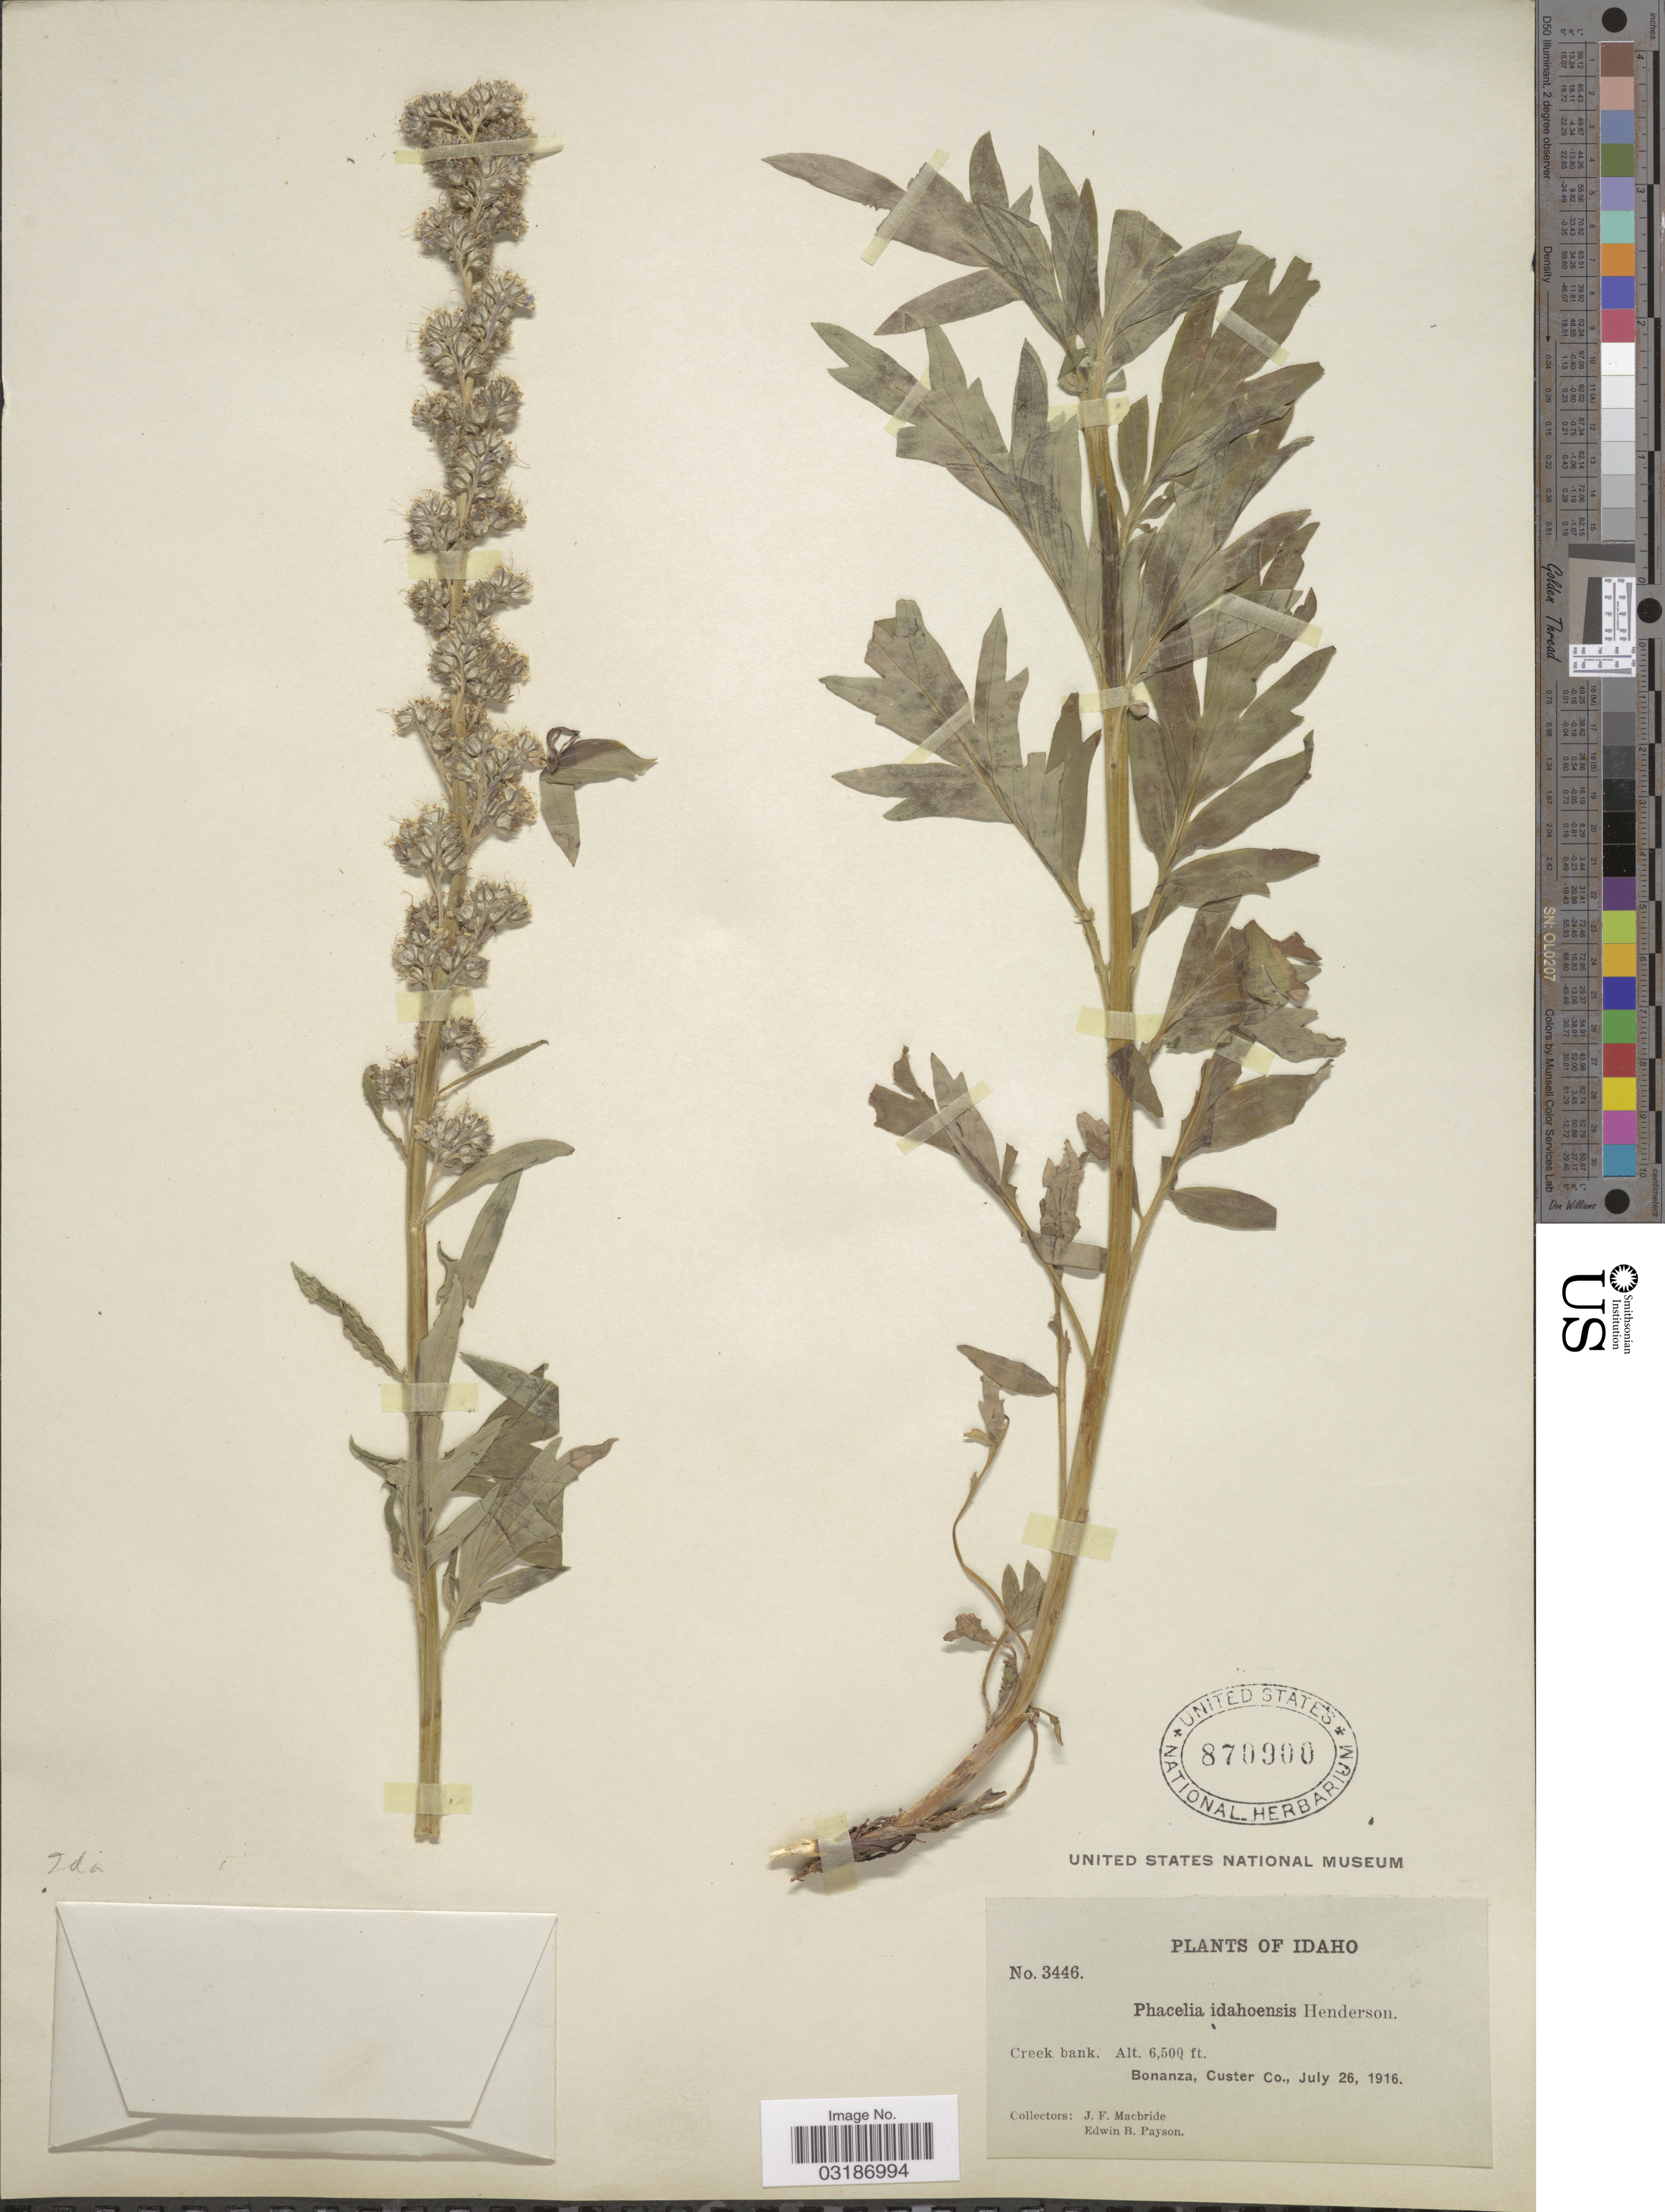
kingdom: Plantae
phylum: Tracheophyta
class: Magnoliopsida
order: Boraginales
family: Hydrophyllaceae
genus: Phacelia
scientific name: Phacelia idahoensis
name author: L.F. Hend.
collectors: J. F. Macbride & E. B. Payson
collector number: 3446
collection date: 1916-07-26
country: United States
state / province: Idaho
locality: Creek bank. Bonanza, Custer Co.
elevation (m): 1981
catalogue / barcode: US 870900